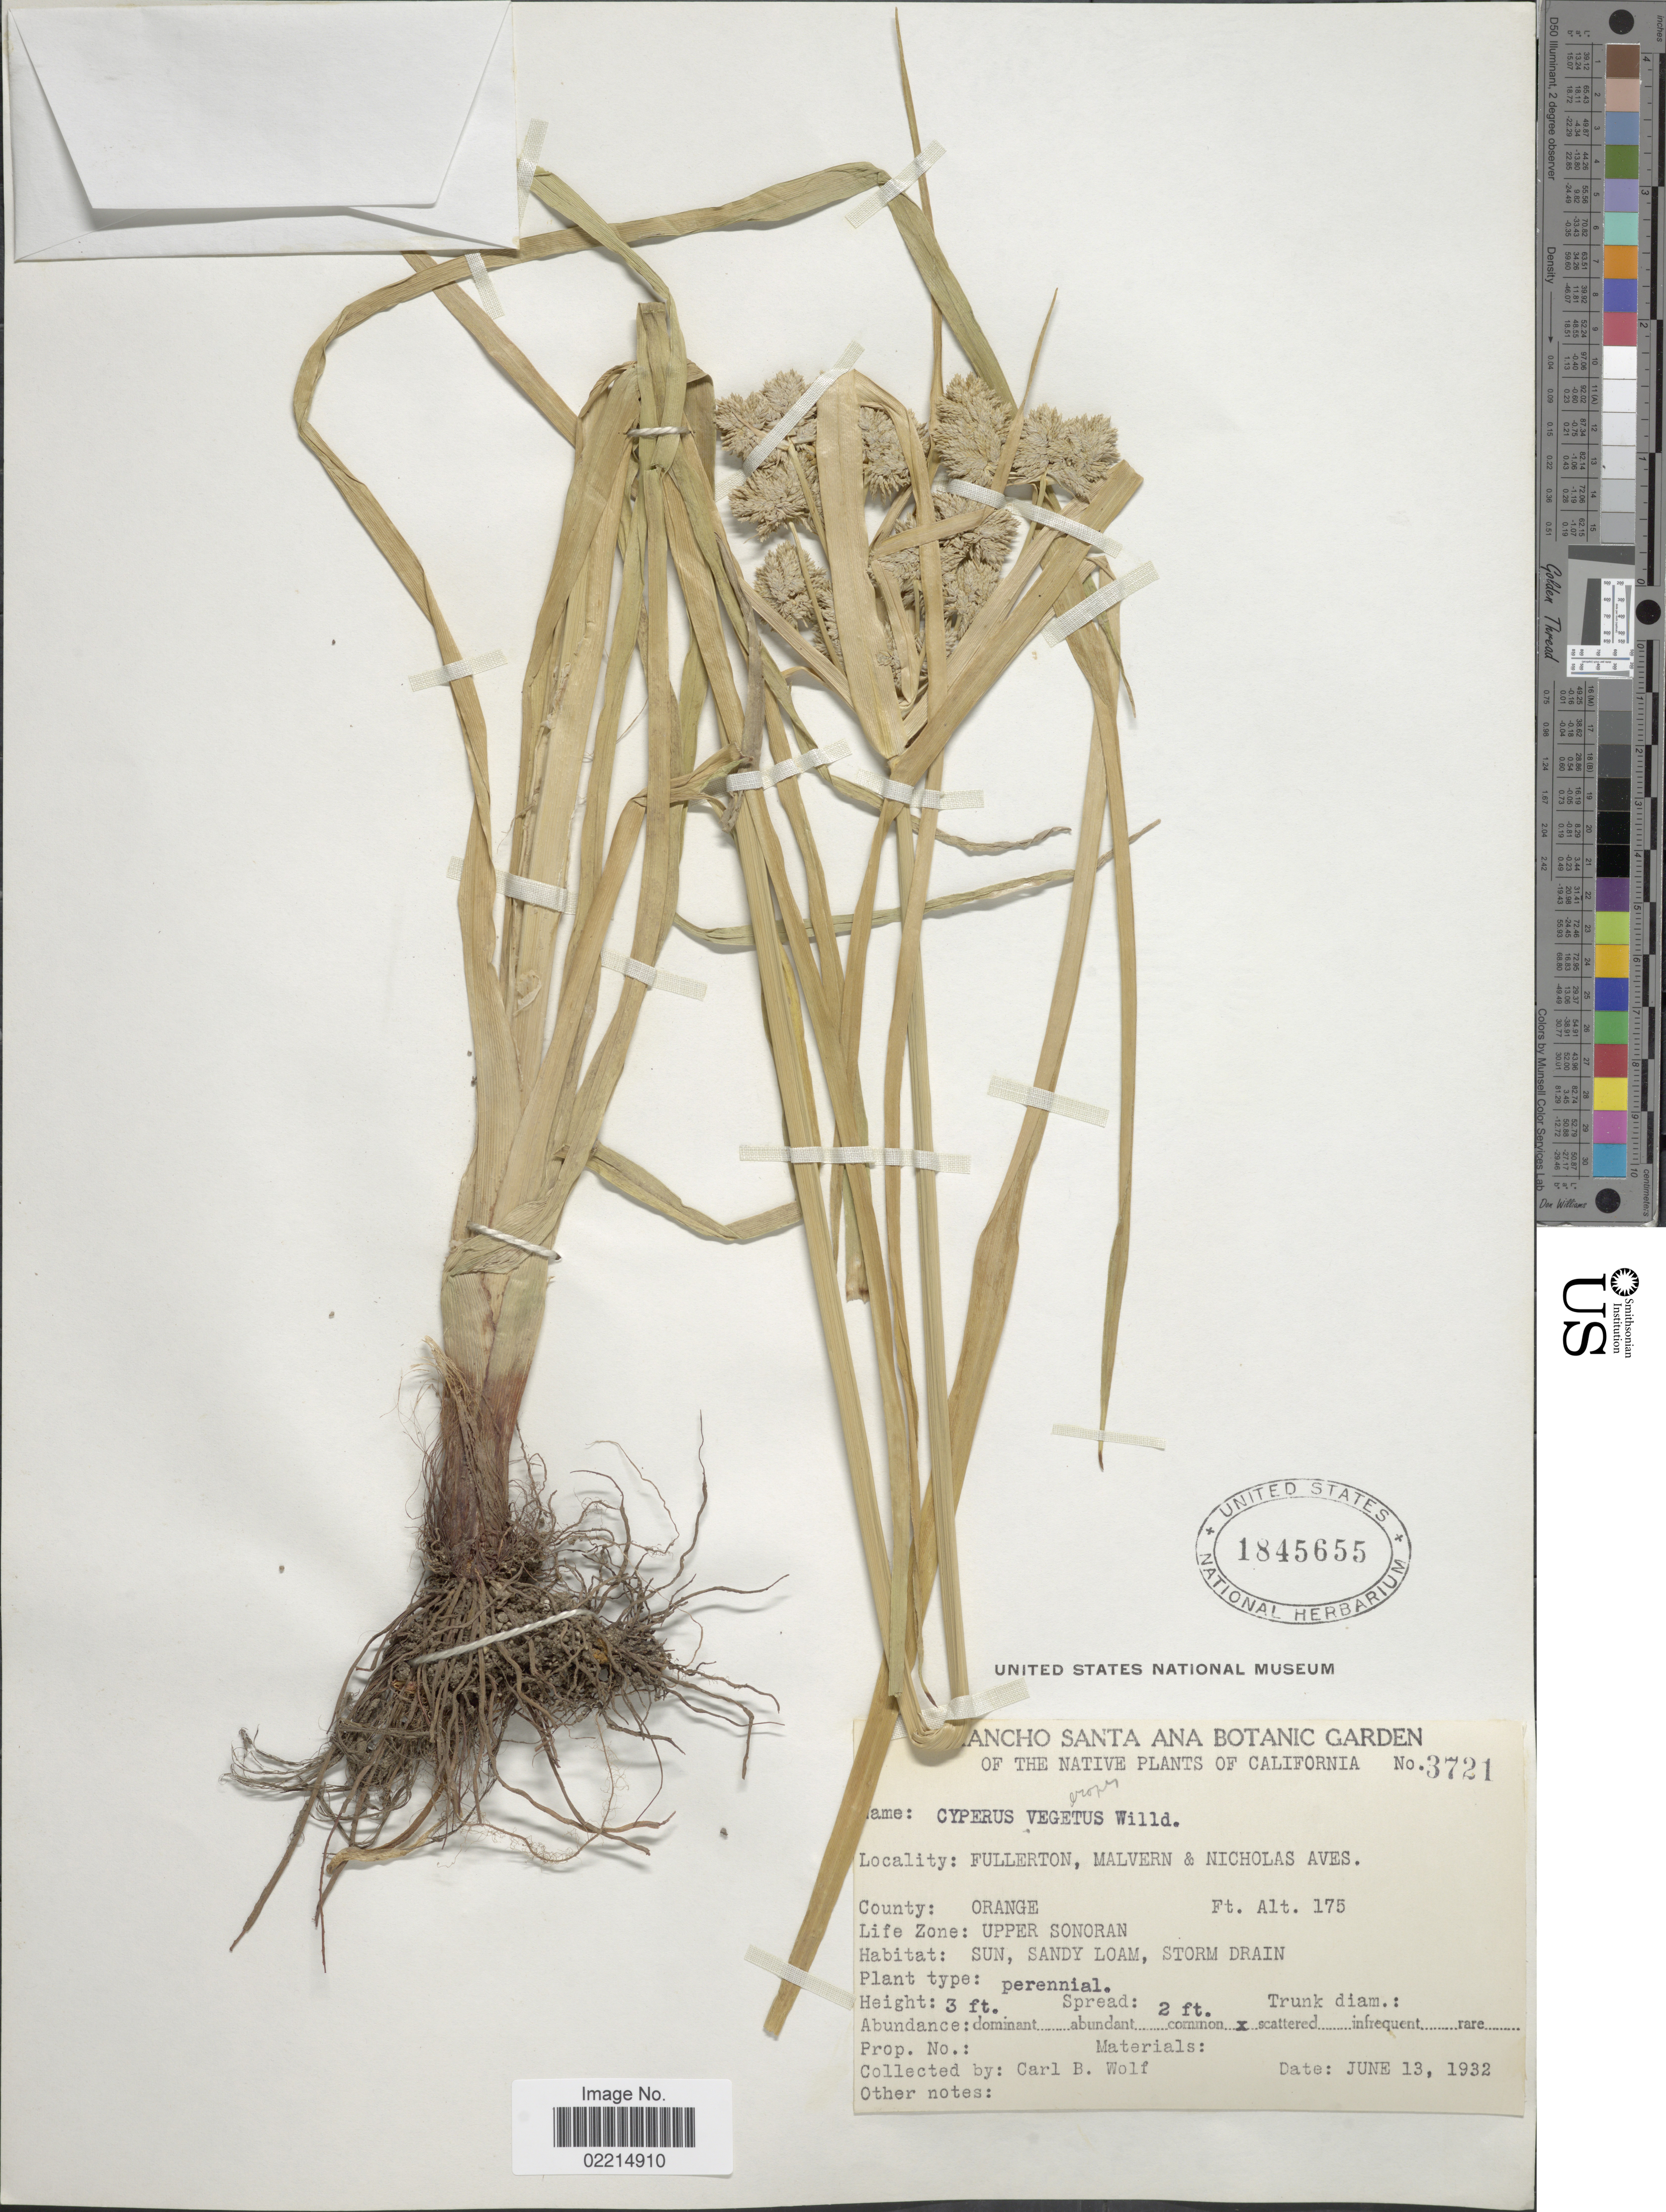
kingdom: Plantae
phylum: Tracheophyta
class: Liliopsida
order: Poales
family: Cyperaceae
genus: Cyperus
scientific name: Cyperus eragrostis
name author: Lam.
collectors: C. B. Wolf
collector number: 3721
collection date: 1932-06-13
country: United States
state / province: California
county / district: Orange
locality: Fullerton, Malvern & Nicholas Aves, County: Oragnge, Upper Sonoran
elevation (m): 53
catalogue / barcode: US 1845655